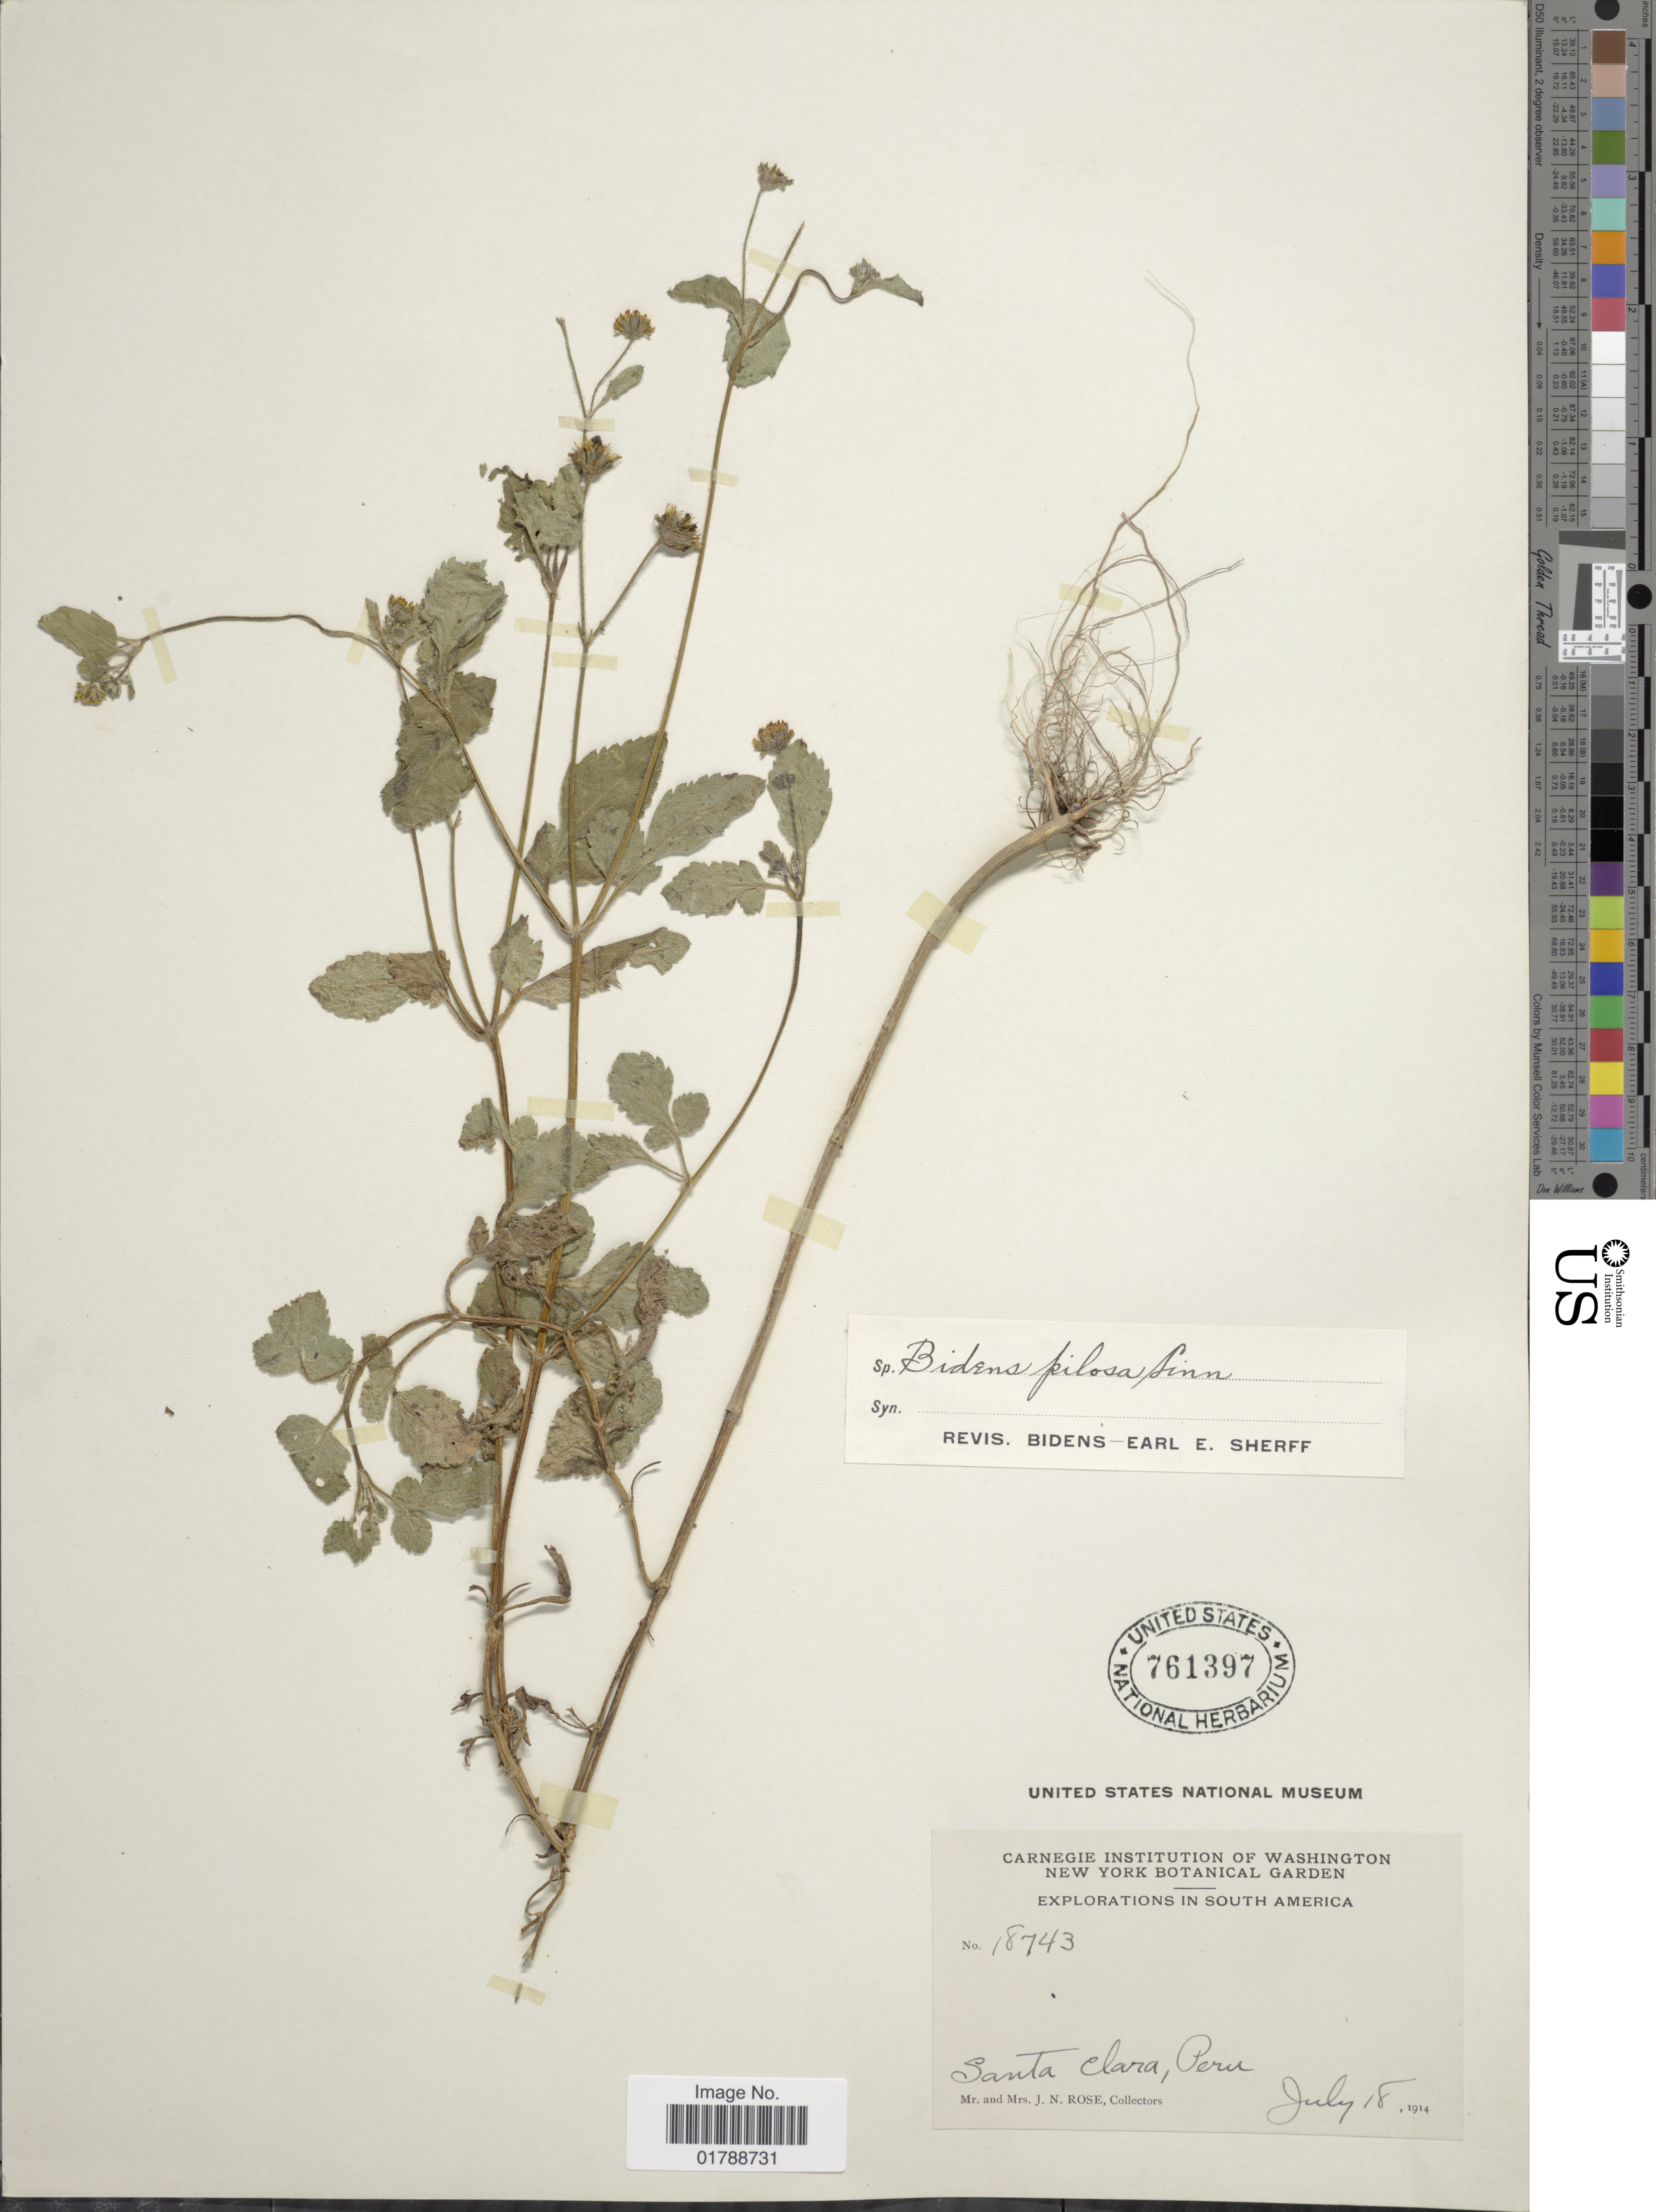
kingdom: Plantae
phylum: Tracheophyta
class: Magnoliopsida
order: Asterales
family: Asteraceae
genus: Bidens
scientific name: Bidens pilosa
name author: L.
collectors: J. N. Rose & L. B. Rose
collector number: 18743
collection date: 1914-07-18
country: Peru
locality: Santa Clara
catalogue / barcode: US 761397